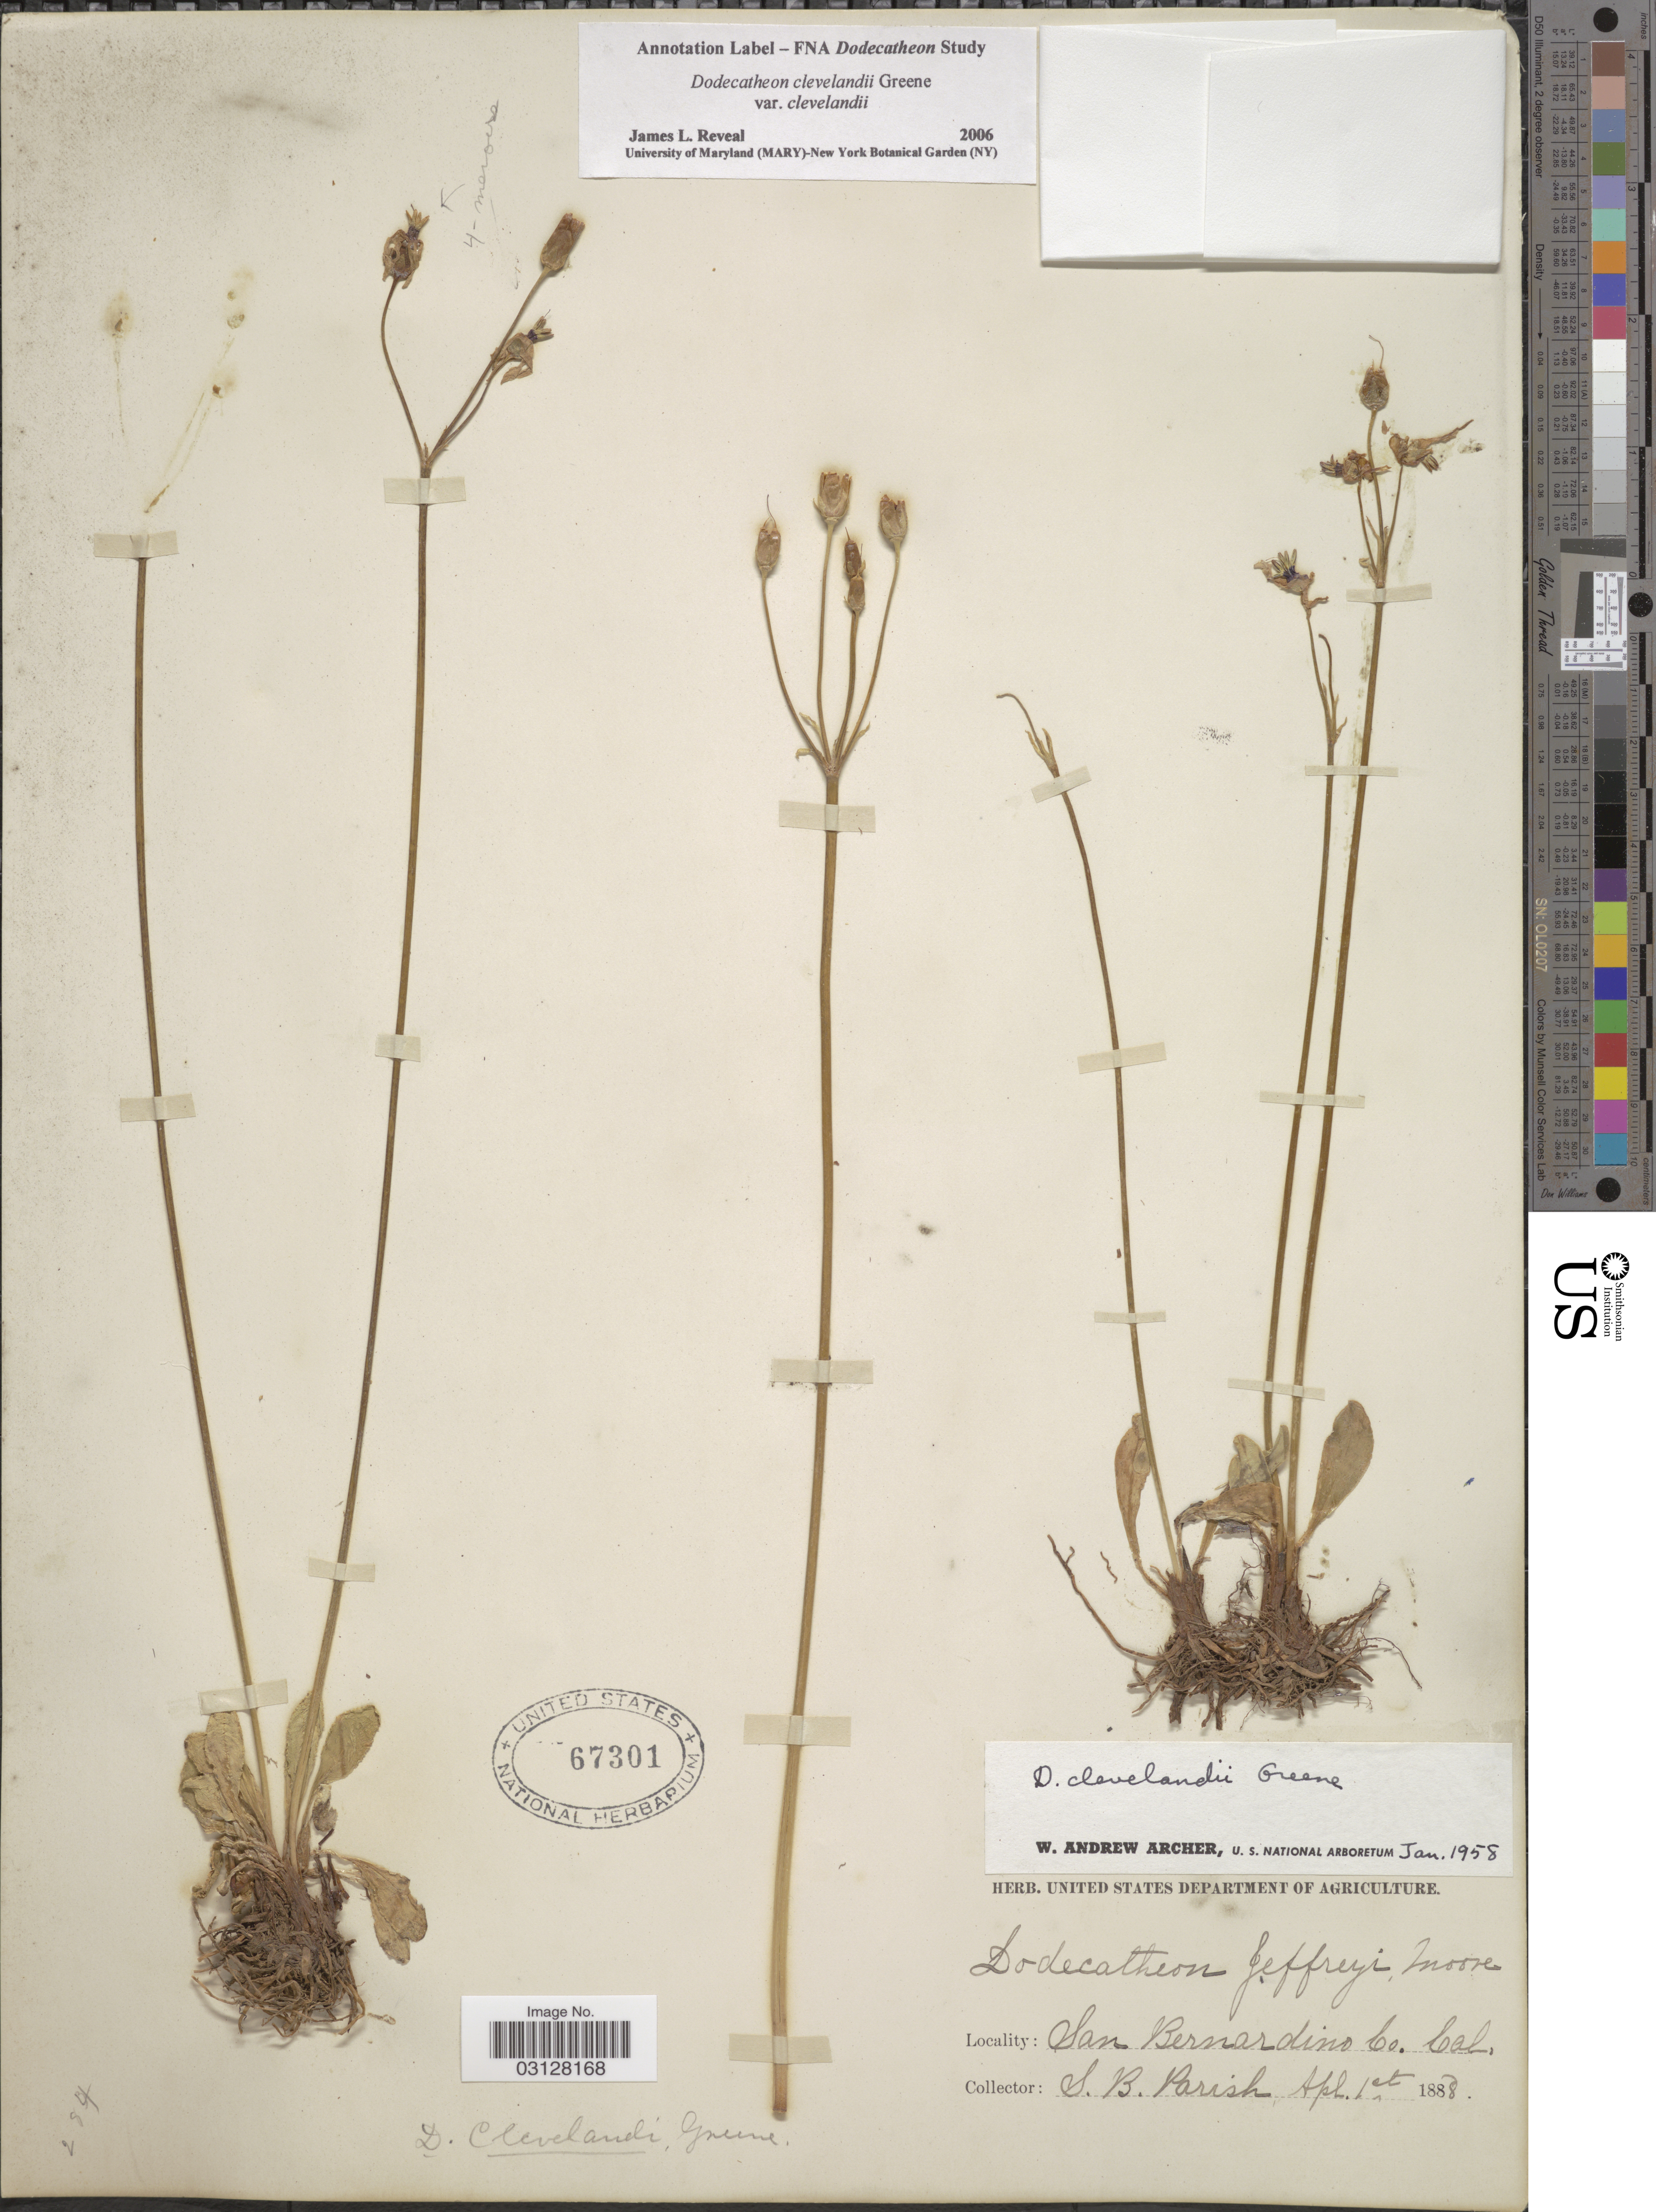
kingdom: Plantae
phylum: Tracheophyta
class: Magnoliopsida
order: Ericales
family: Primulaceae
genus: Dodecatheon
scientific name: Dodecatheon clevelandii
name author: Greene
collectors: S. B. Parish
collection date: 1888-04-01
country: United States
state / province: California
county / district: San Bernardino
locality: San Bernardino Co.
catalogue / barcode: US 67301